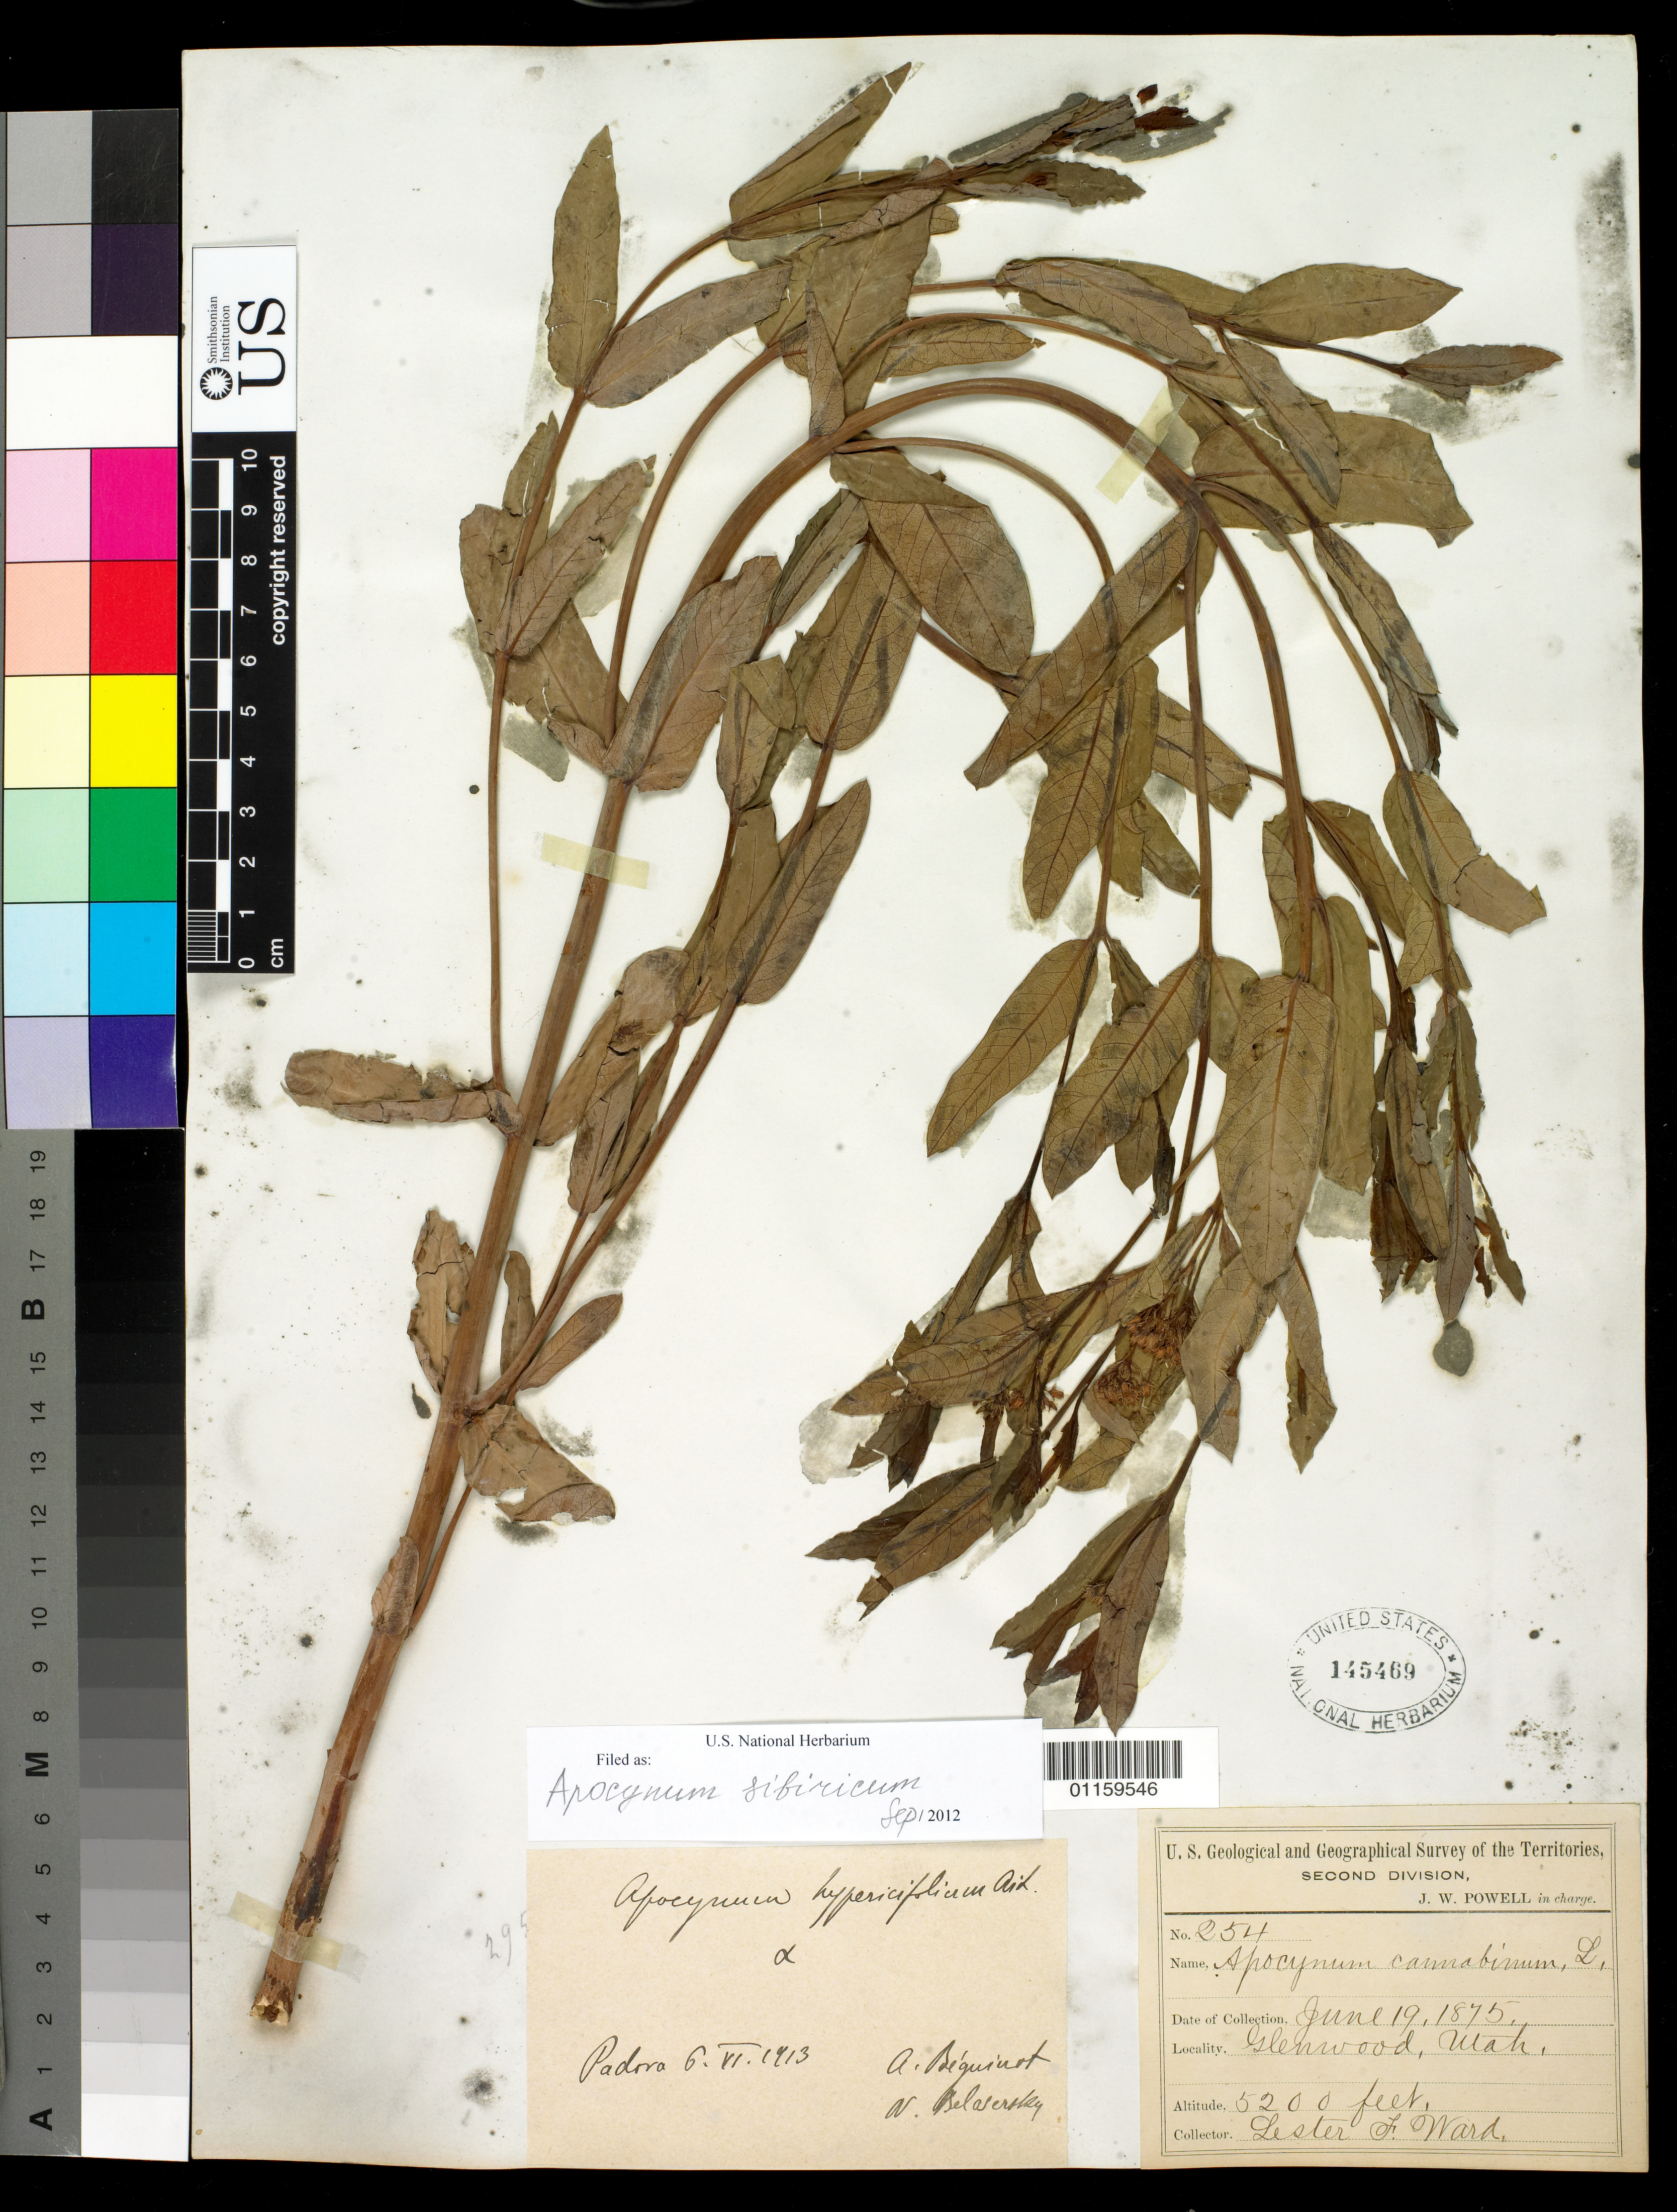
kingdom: Plantae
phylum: Tracheophyta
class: Magnoliopsida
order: Gentianales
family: Apocynaceae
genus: Apocynum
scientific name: Apocynum sibiricum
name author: Jacq.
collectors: L. F. Ward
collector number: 254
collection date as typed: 19 Jun 1875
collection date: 1875-06-19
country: United States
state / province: Utah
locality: Glenwood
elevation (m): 1585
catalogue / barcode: US 145469